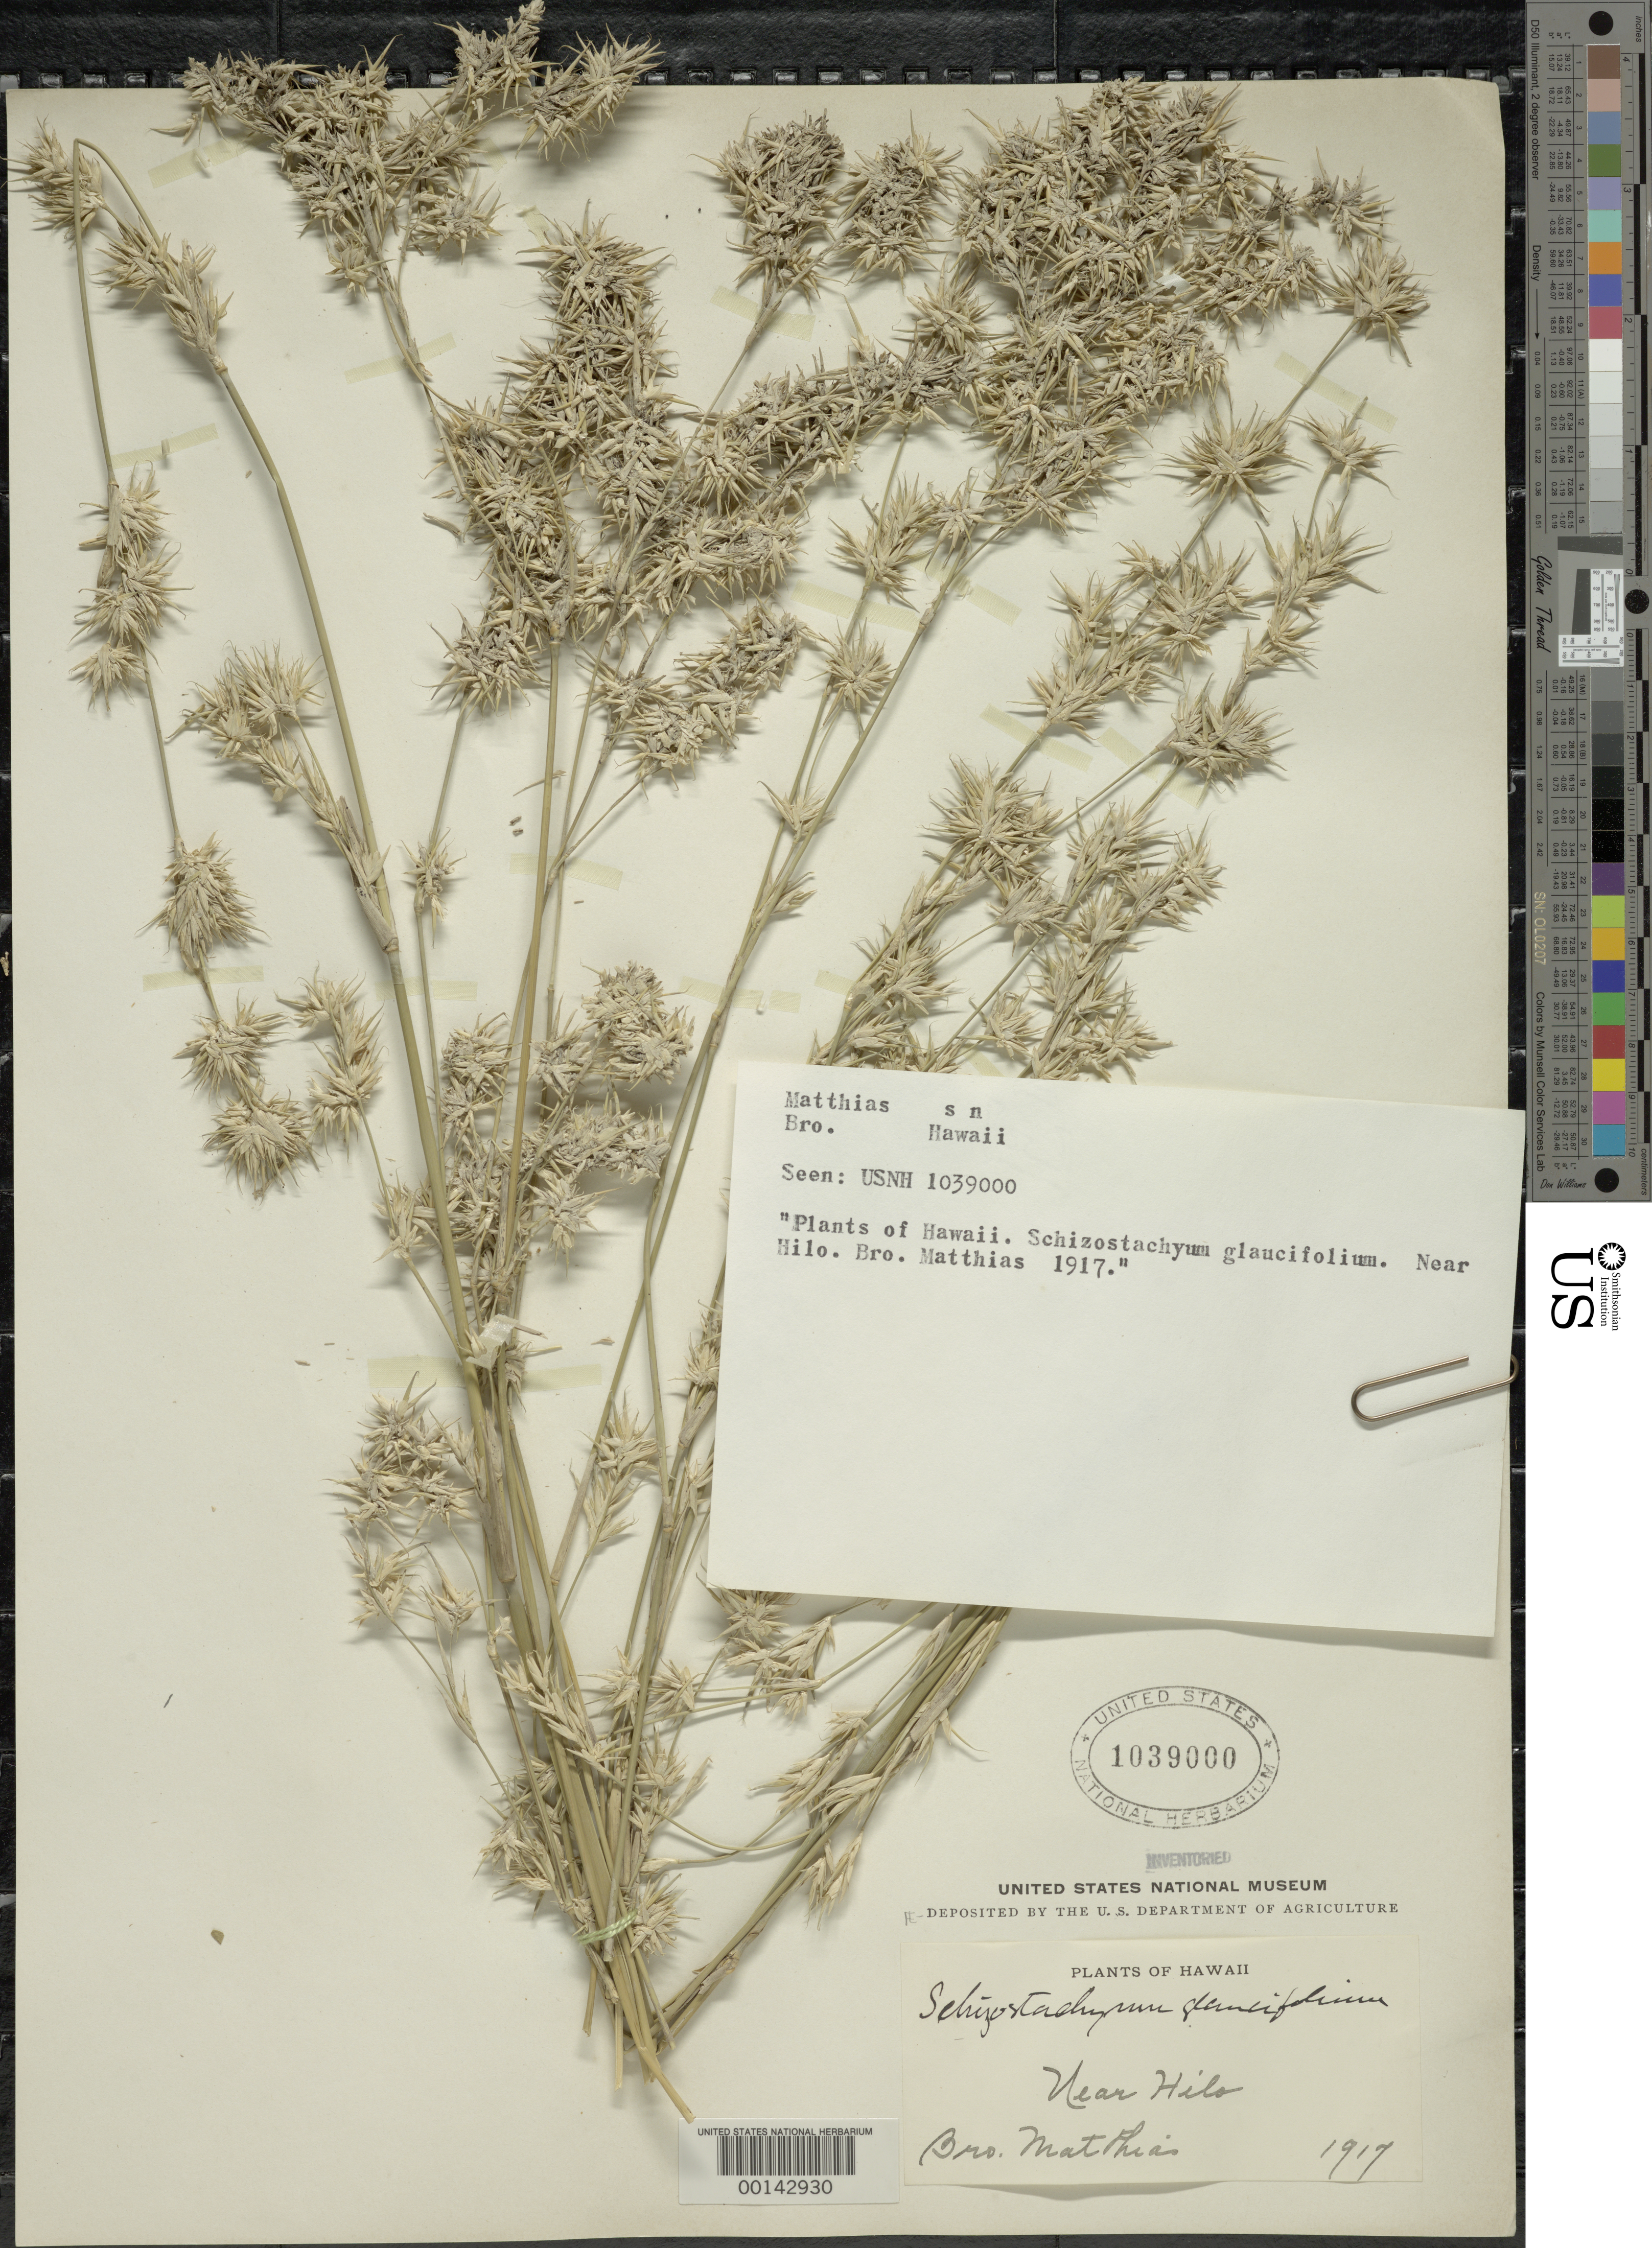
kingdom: Plantae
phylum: Tracheophyta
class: Liliopsida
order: Poales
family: Poaceae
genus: Schizostachyum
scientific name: Schizostachyum glaucifolium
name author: (Rupr.) Munro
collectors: B. Matthias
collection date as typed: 1917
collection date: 1917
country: United States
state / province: Hawaii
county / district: Hawaii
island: Hawaii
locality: Hilo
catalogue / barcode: US 1039000